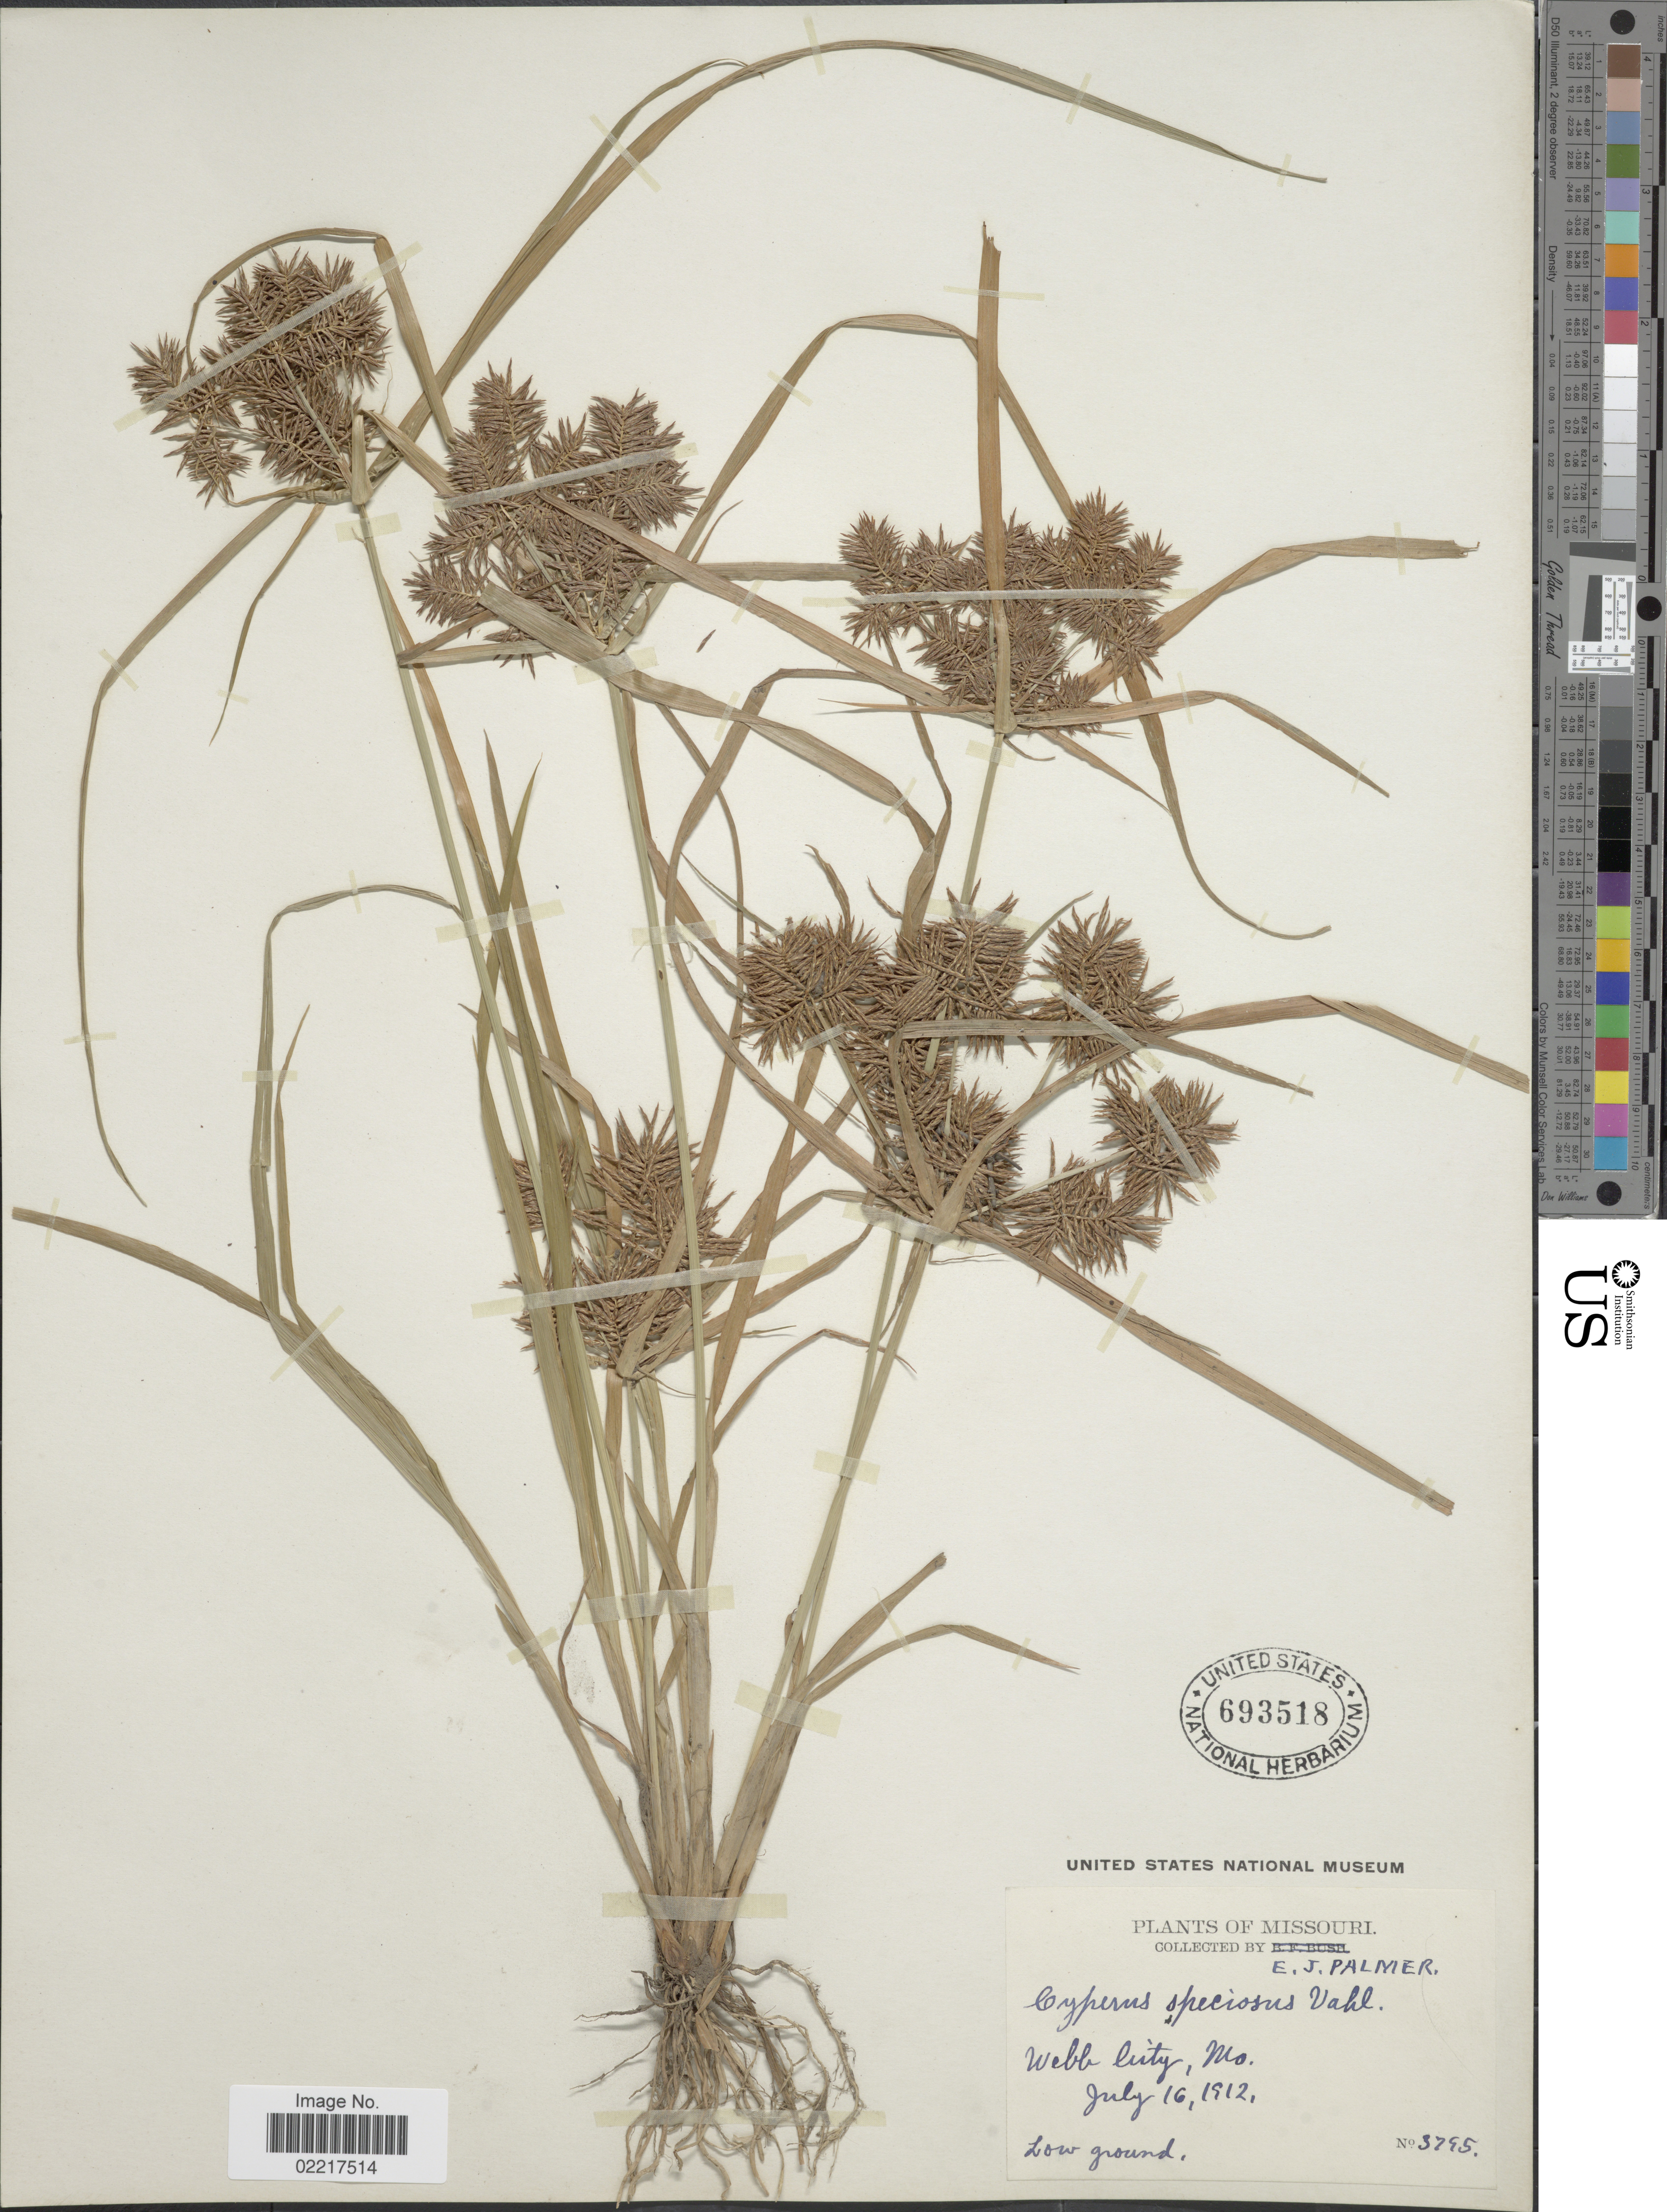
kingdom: Plantae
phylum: Tracheophyta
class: Liliopsida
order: Poales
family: Cyperaceae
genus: Cyperus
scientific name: Cyperus odoratus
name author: L.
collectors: E. J. Palmer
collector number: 3795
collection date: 1912-07-16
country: United States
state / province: Missouri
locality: Webb City, Low ground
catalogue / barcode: US 693518